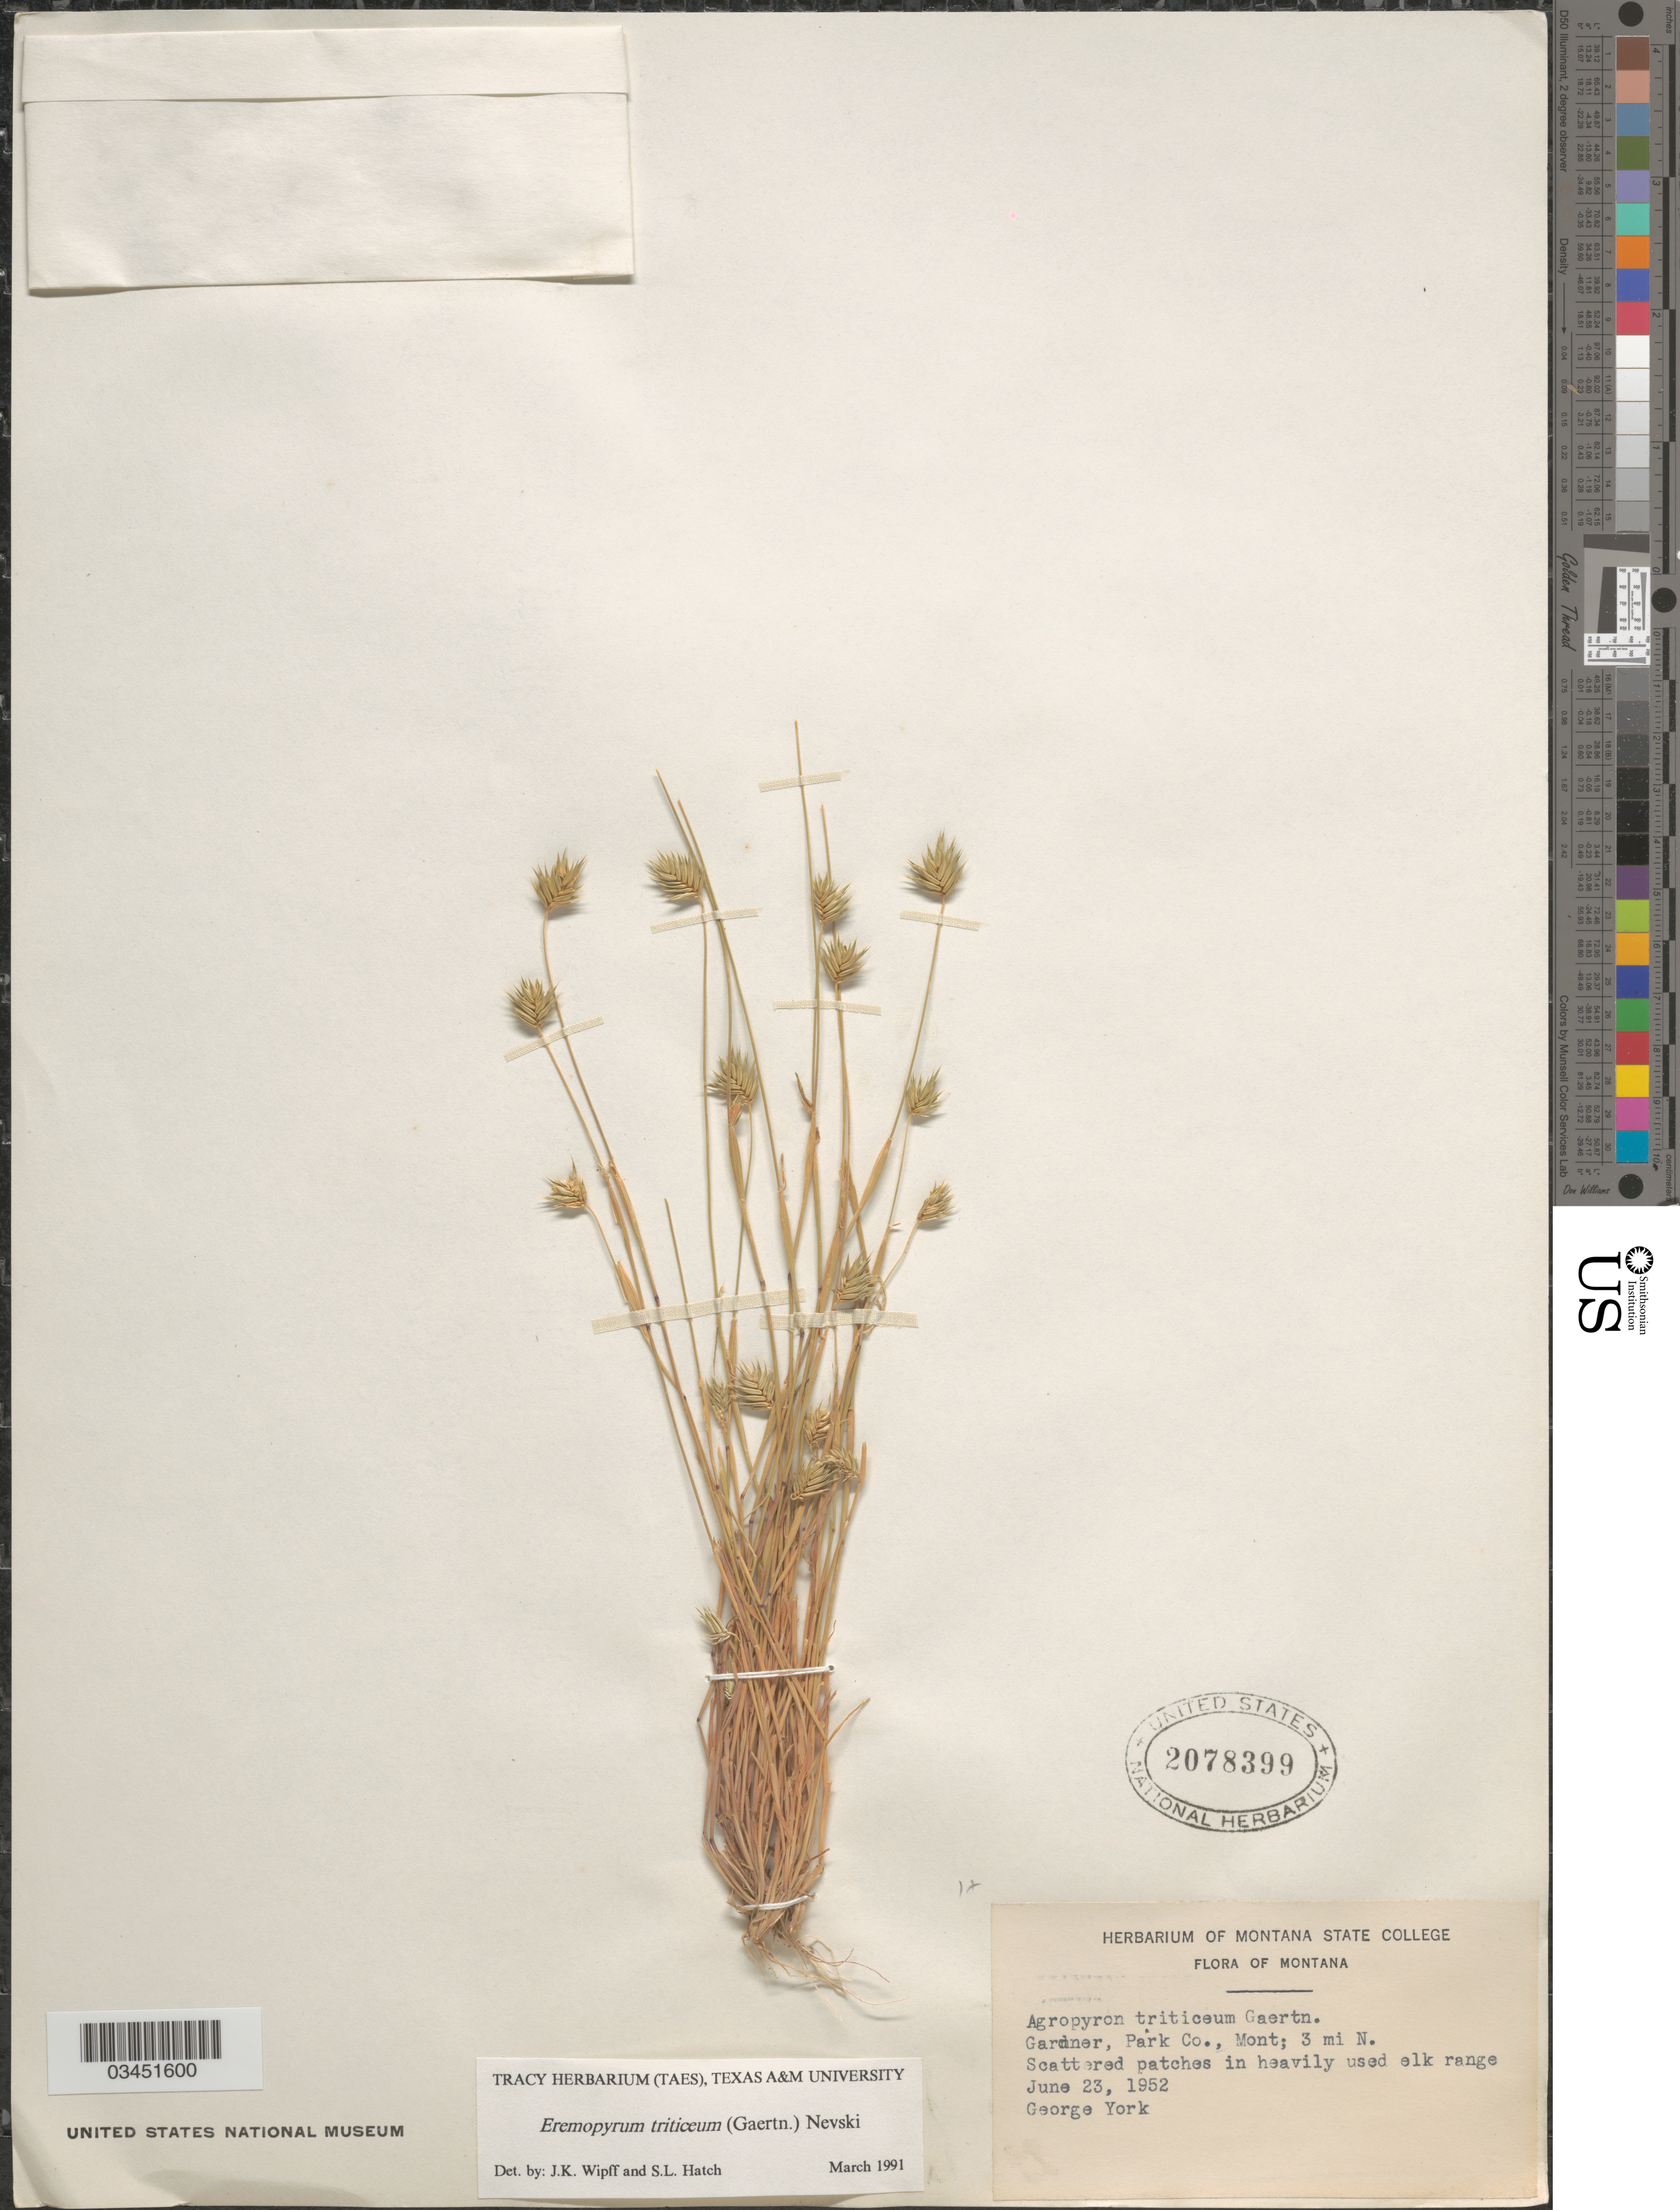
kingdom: Plantae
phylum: Tracheophyta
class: Liliopsida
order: Poales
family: Poaceae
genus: Eremopyrum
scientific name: Eremopyrum triticeum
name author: (Gaertn.) Nevski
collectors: G. York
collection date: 1952-06-23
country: United States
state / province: Montana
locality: Gardner, Park Co.; 3 mi N.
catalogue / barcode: US 2078399